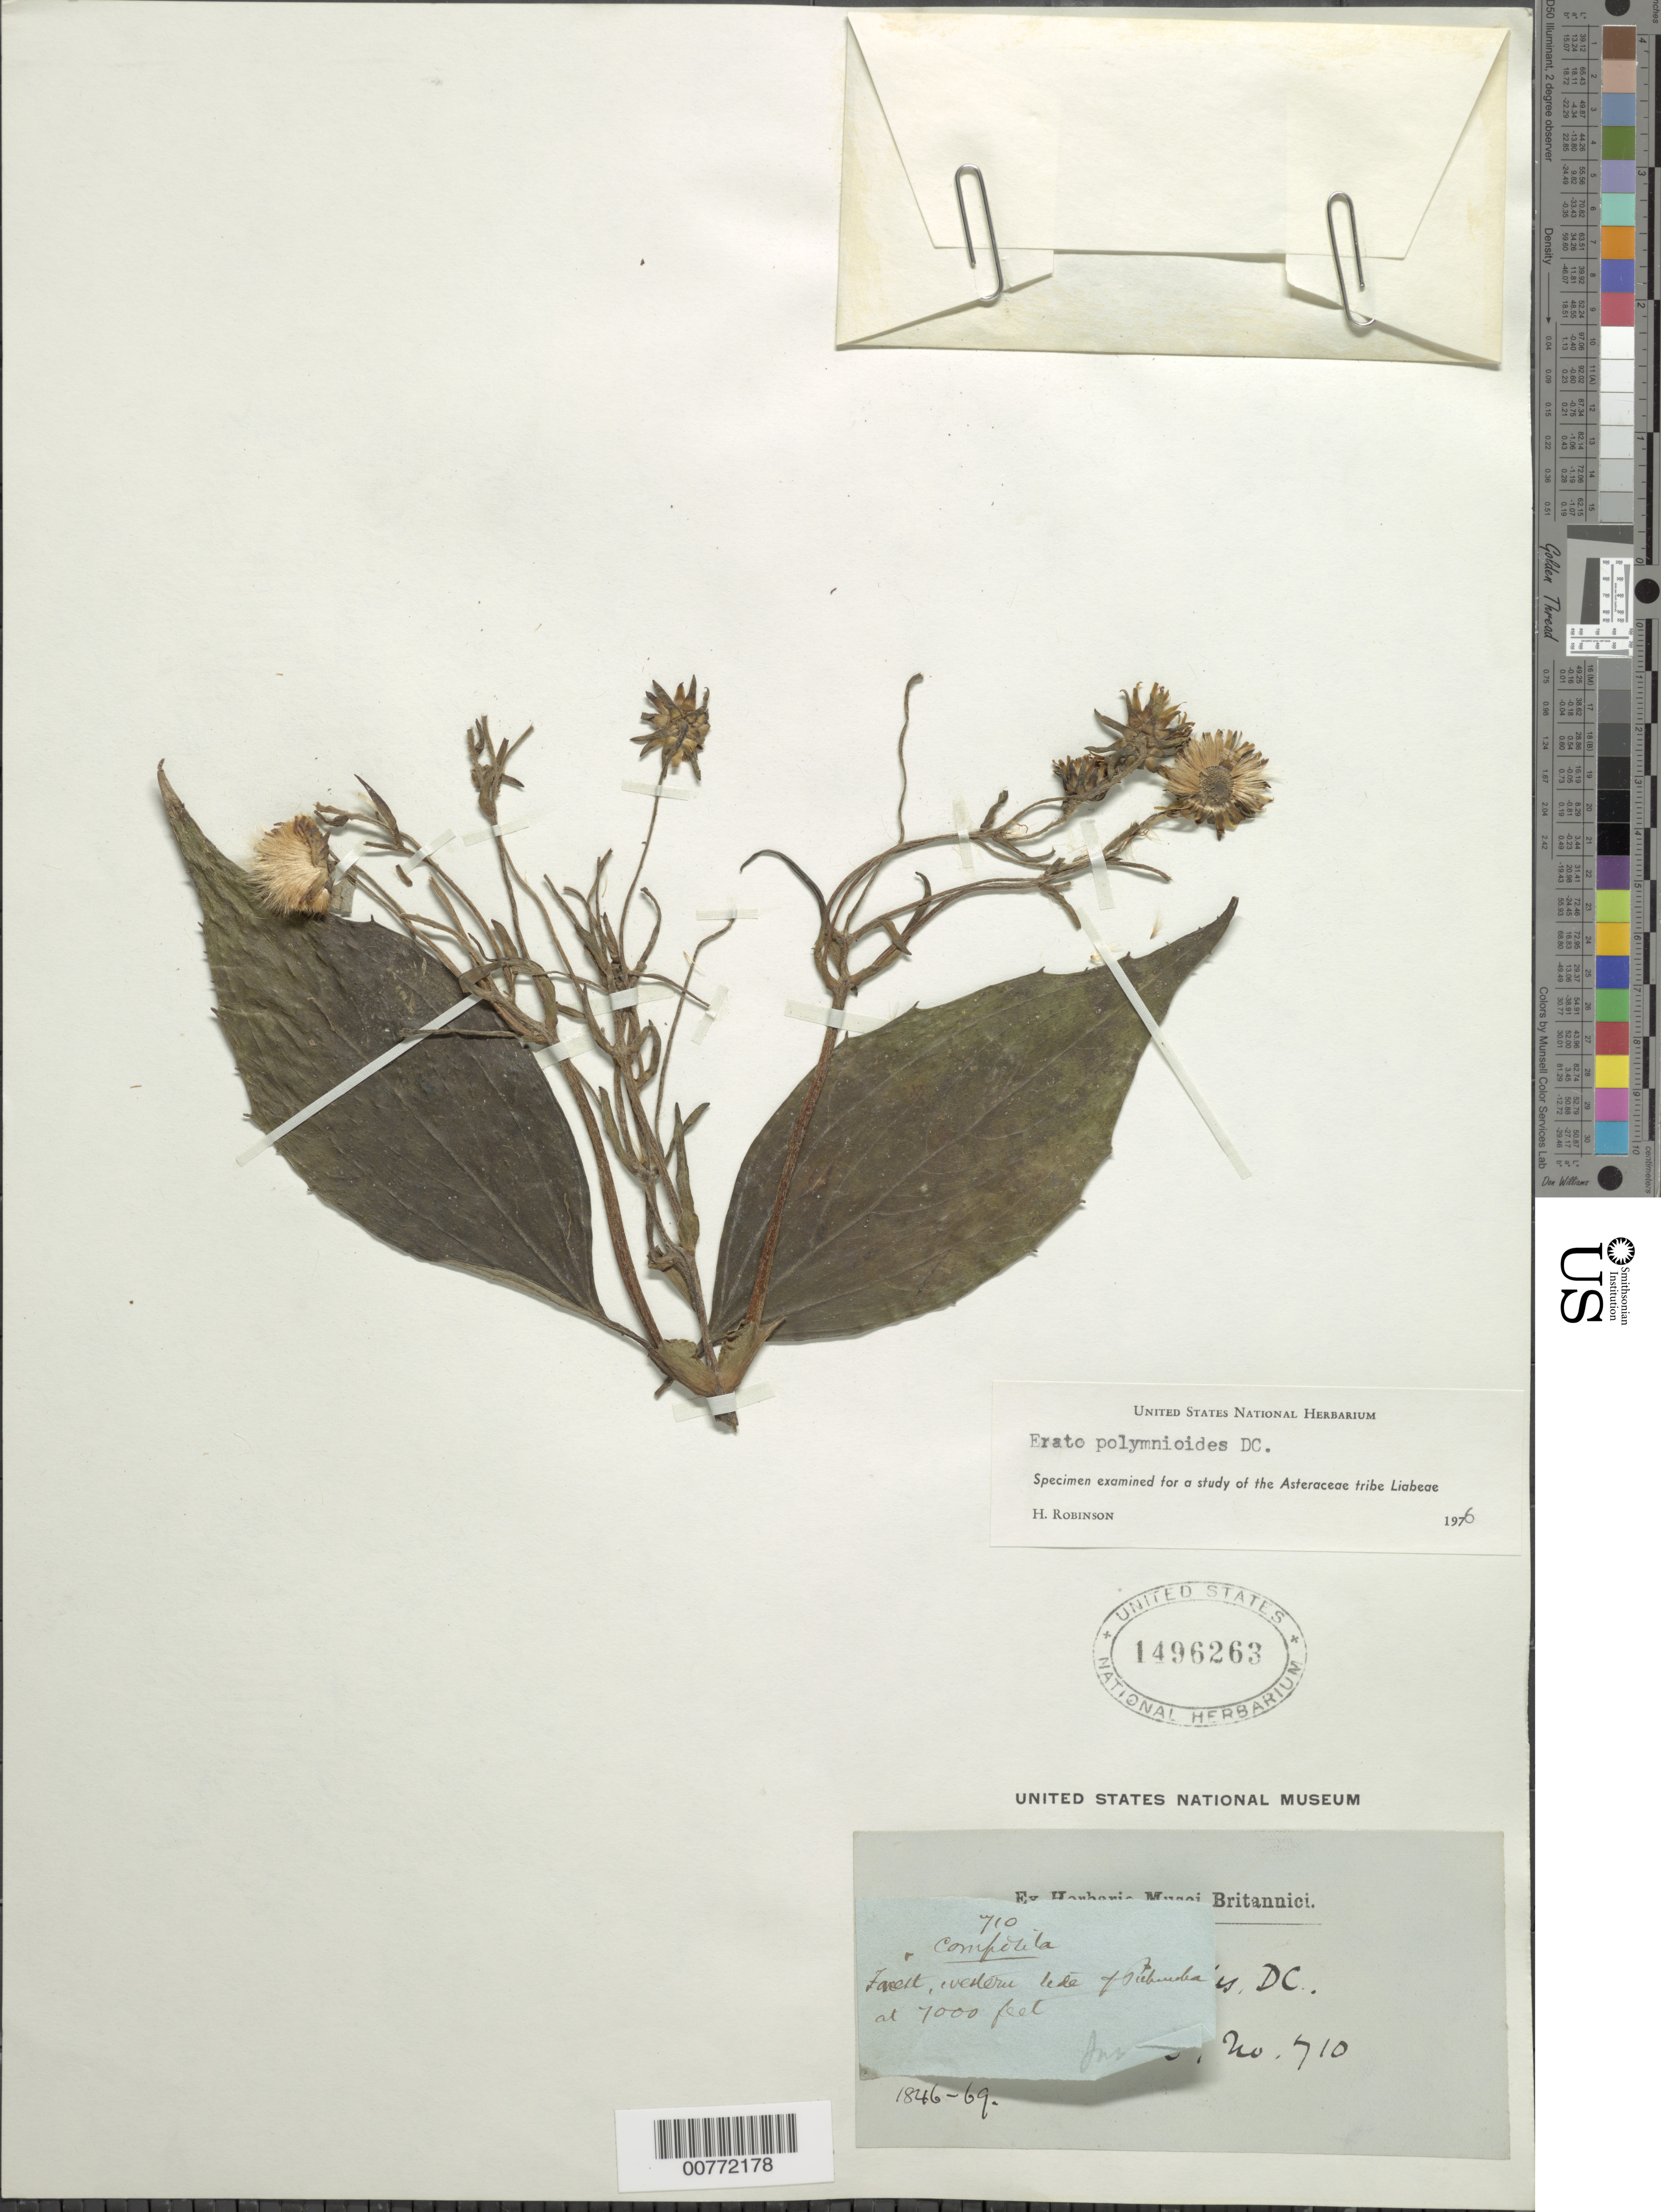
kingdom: Plantae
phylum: Tracheophyta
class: Magnoliopsida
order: Asterales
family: Asteraceae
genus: Erato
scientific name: Erato polymnioides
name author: DC.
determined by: Robinson, Harold E., (US)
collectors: W. Jameson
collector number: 710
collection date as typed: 1846 to 1869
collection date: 1846/1869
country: Ecuador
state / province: Pichincha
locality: Quito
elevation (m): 2134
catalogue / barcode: US 1496263